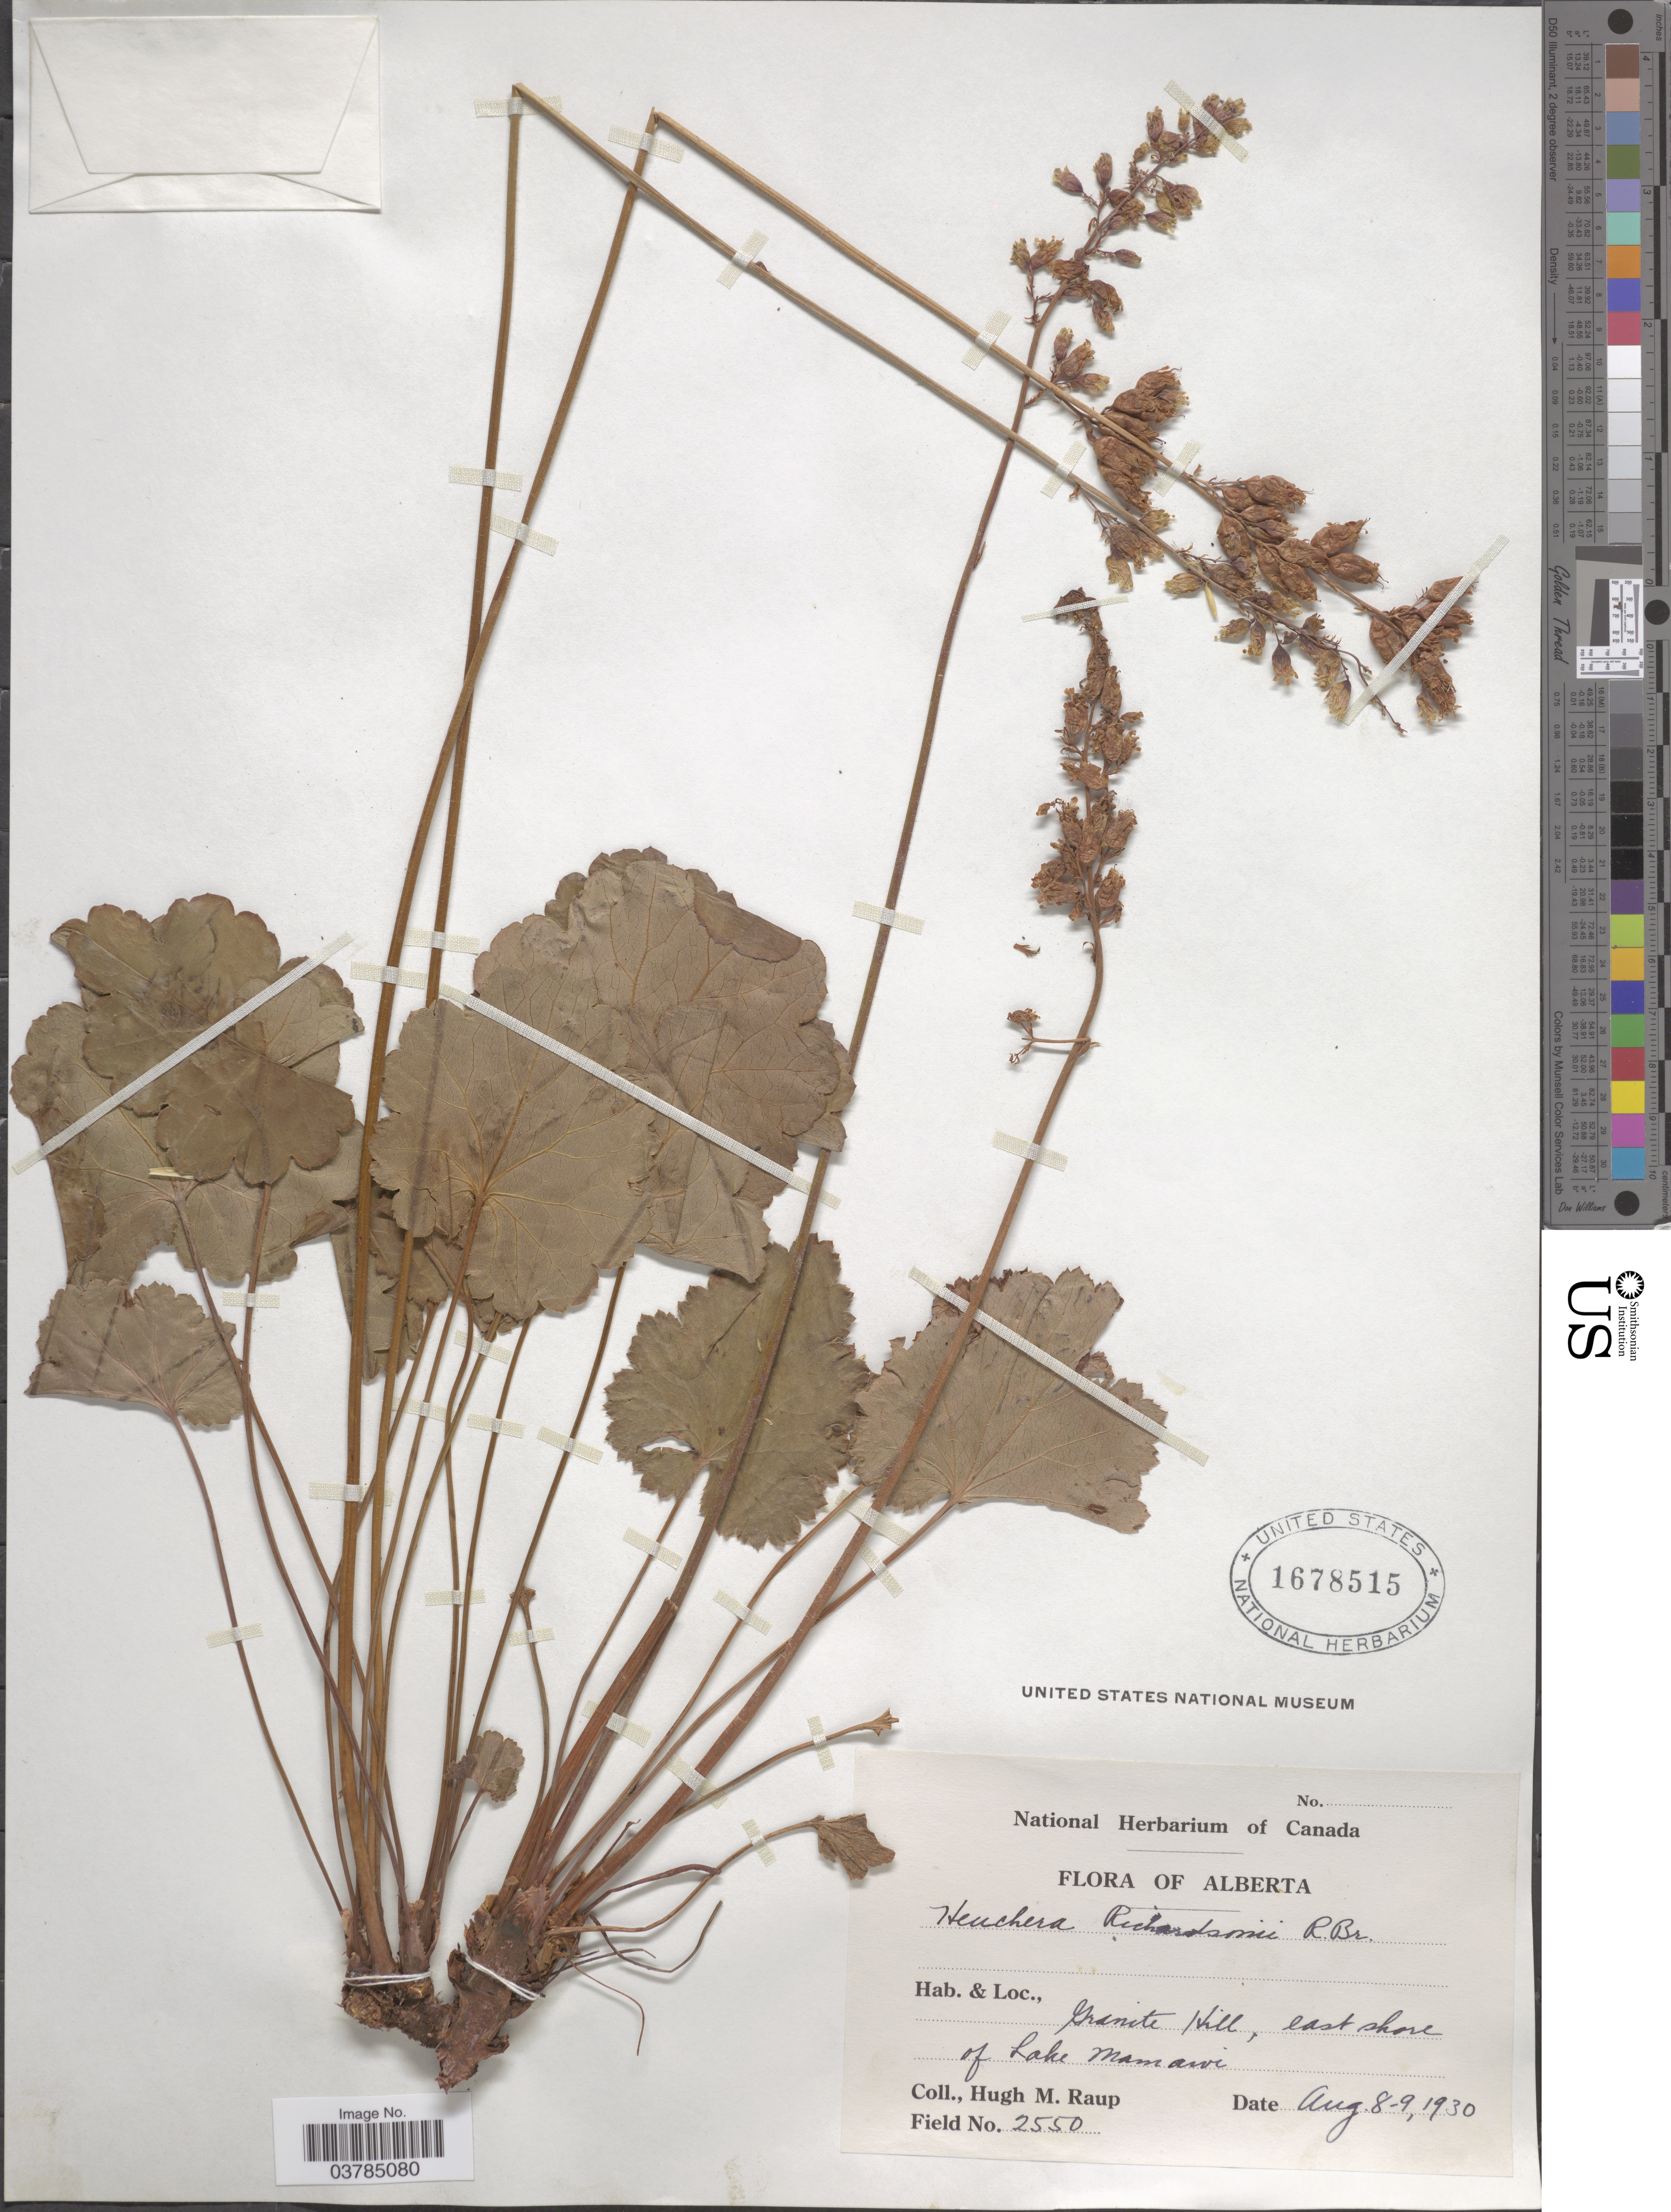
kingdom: Plantae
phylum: Tracheophyta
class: Magnoliopsida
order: Saxifragales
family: Saxifragaceae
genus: Heuchera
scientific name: Heuchera richardsonii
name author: R. Br.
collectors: H. Raup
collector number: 2550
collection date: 1930-08-08/1930-08-09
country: Canada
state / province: Alberta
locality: Granite Hill, east shore of Lake Mamawi.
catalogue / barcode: US 1678515